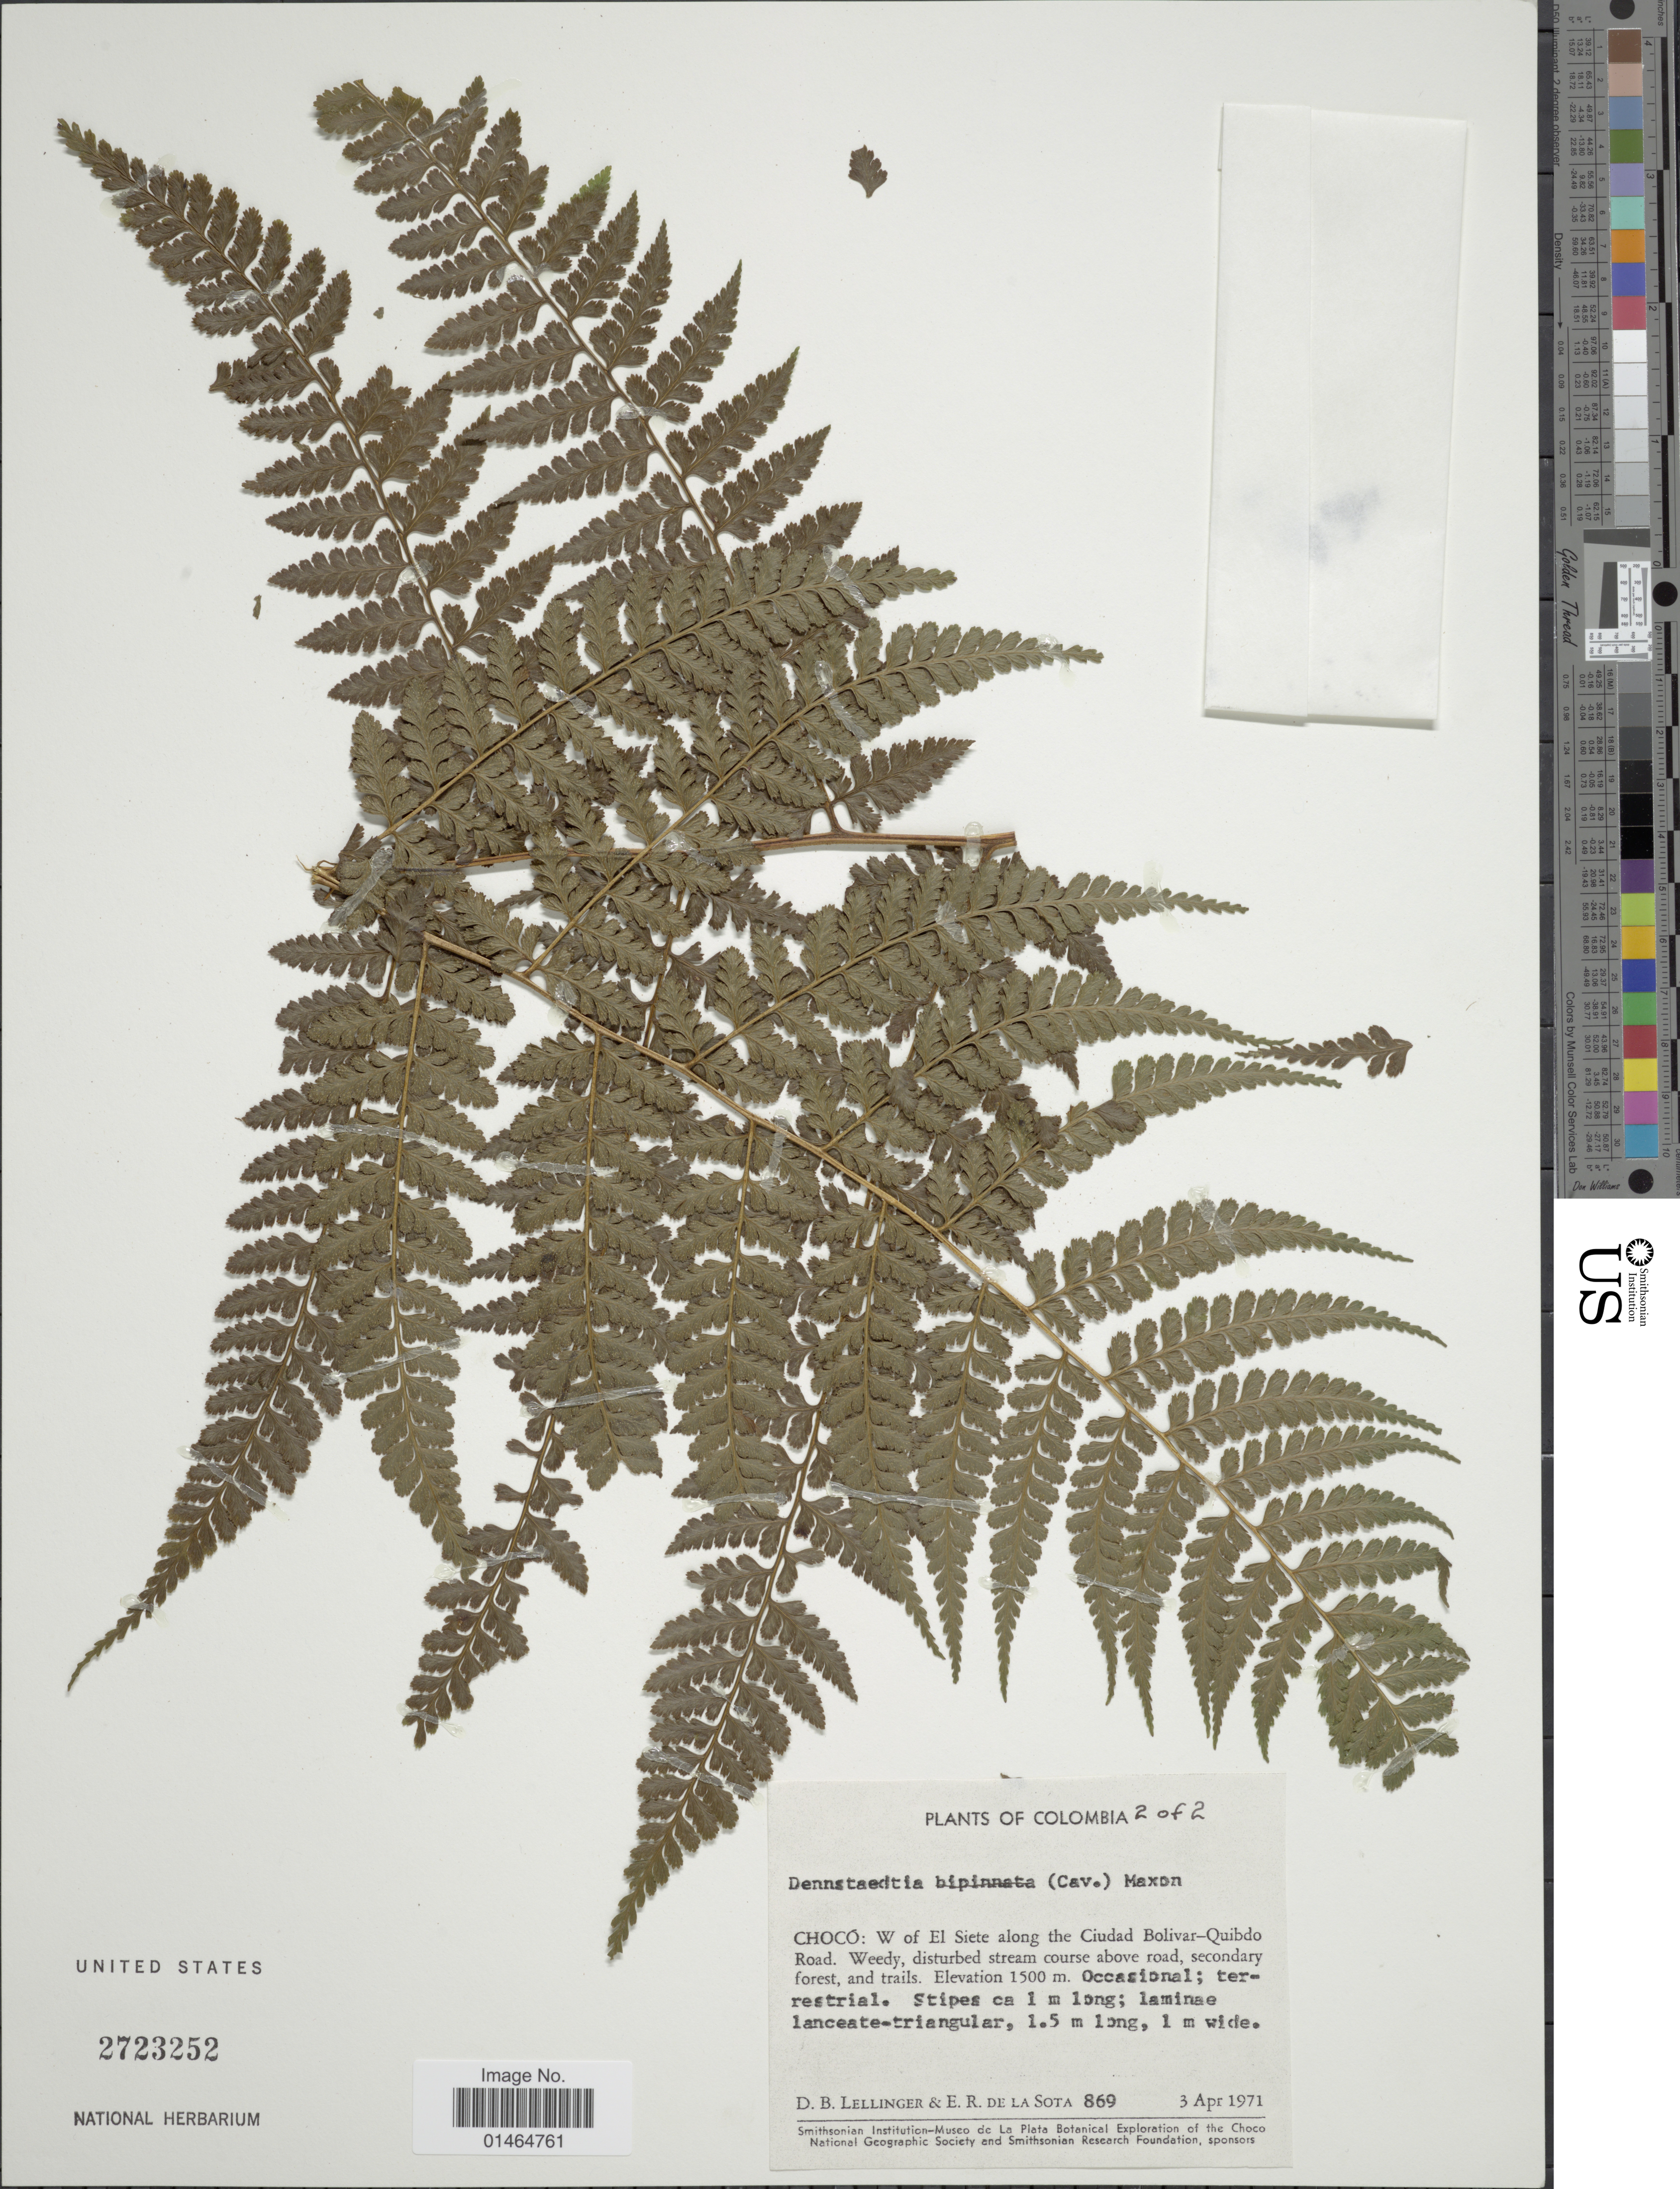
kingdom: Plantae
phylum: Tracheophyta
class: Polypodiopsida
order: Polypodiales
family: Dennstaedtiaceae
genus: Dennstaedtia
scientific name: Dennstaedtia globulifera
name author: (Poir.) Hieron.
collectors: D. B. Lellinger & E. R. de la Sota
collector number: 869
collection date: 1971-04-03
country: Colombia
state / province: Chocó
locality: W of El Siete along the Ciudad Bolivar-Quibdo Road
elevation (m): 1500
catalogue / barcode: US 2723252